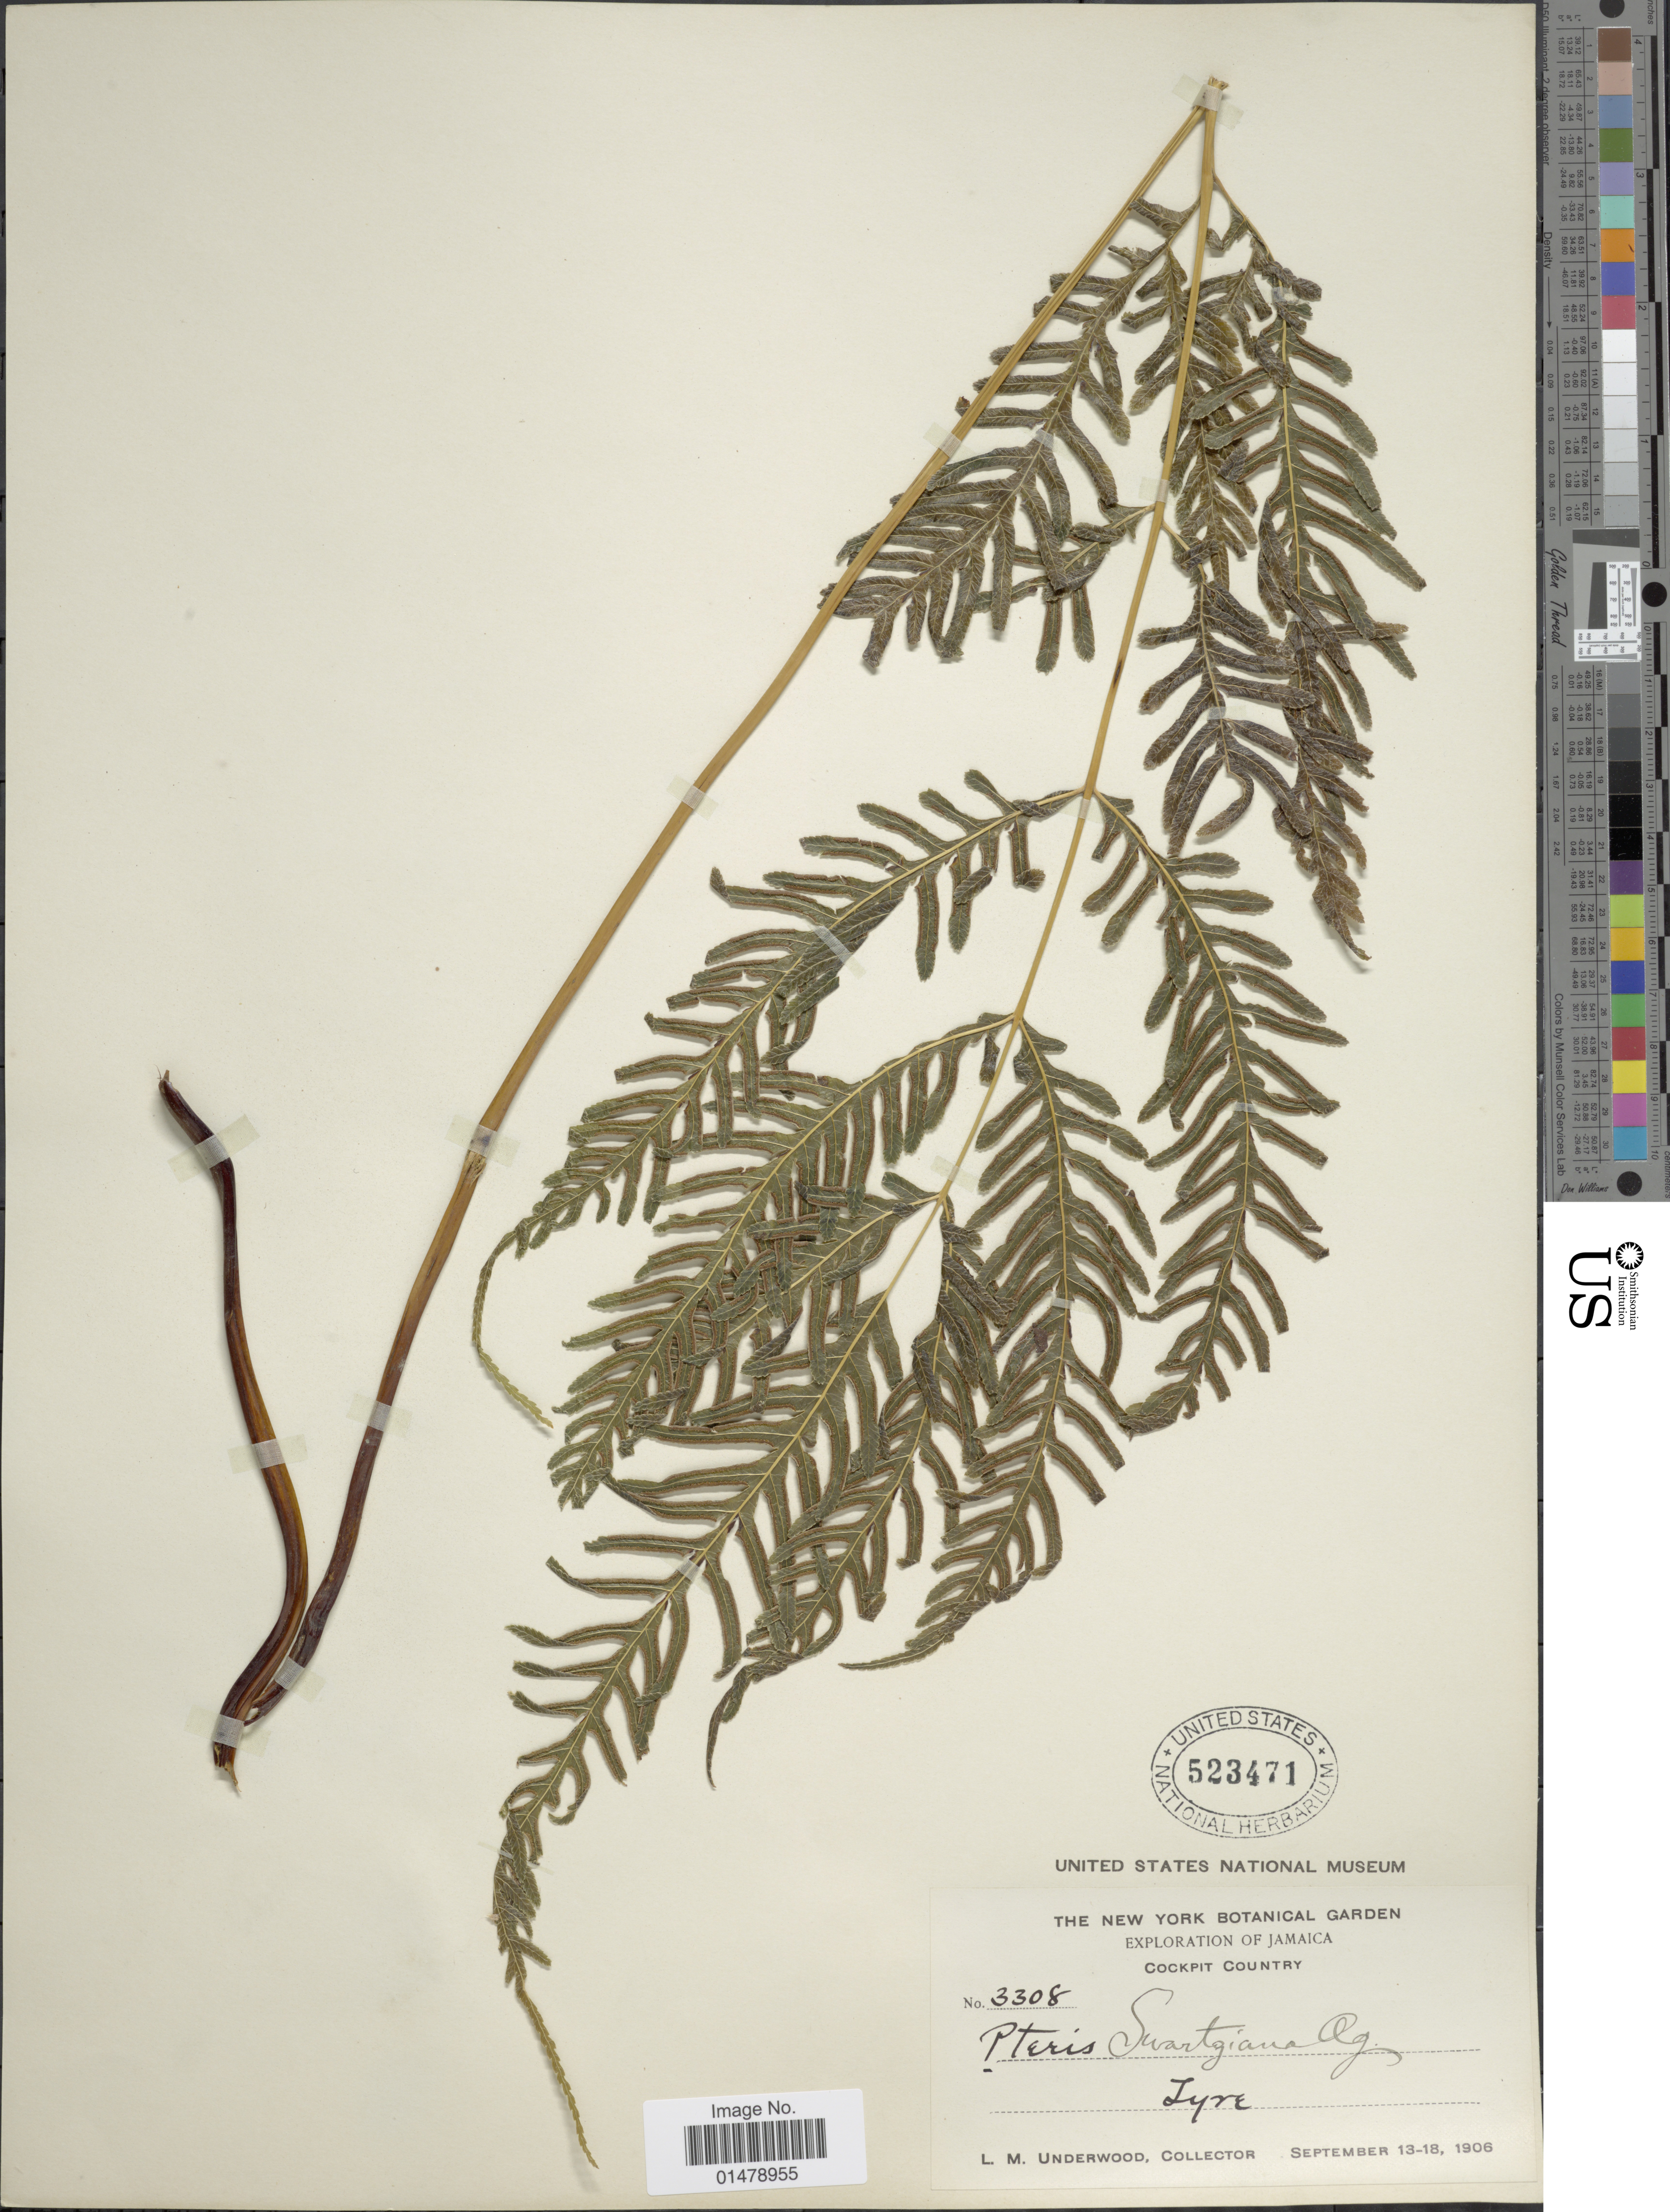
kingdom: Plantae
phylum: Tracheophyta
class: Polypodiopsida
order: Polypodiales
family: Pteridaceae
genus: Pteris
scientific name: Pteris swartziana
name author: J. Agardh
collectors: L. M. Underwood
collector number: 3308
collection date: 1906-09-13/1906-09-18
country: Jamaica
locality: Cockpit Country. Tyre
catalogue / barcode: US 523471